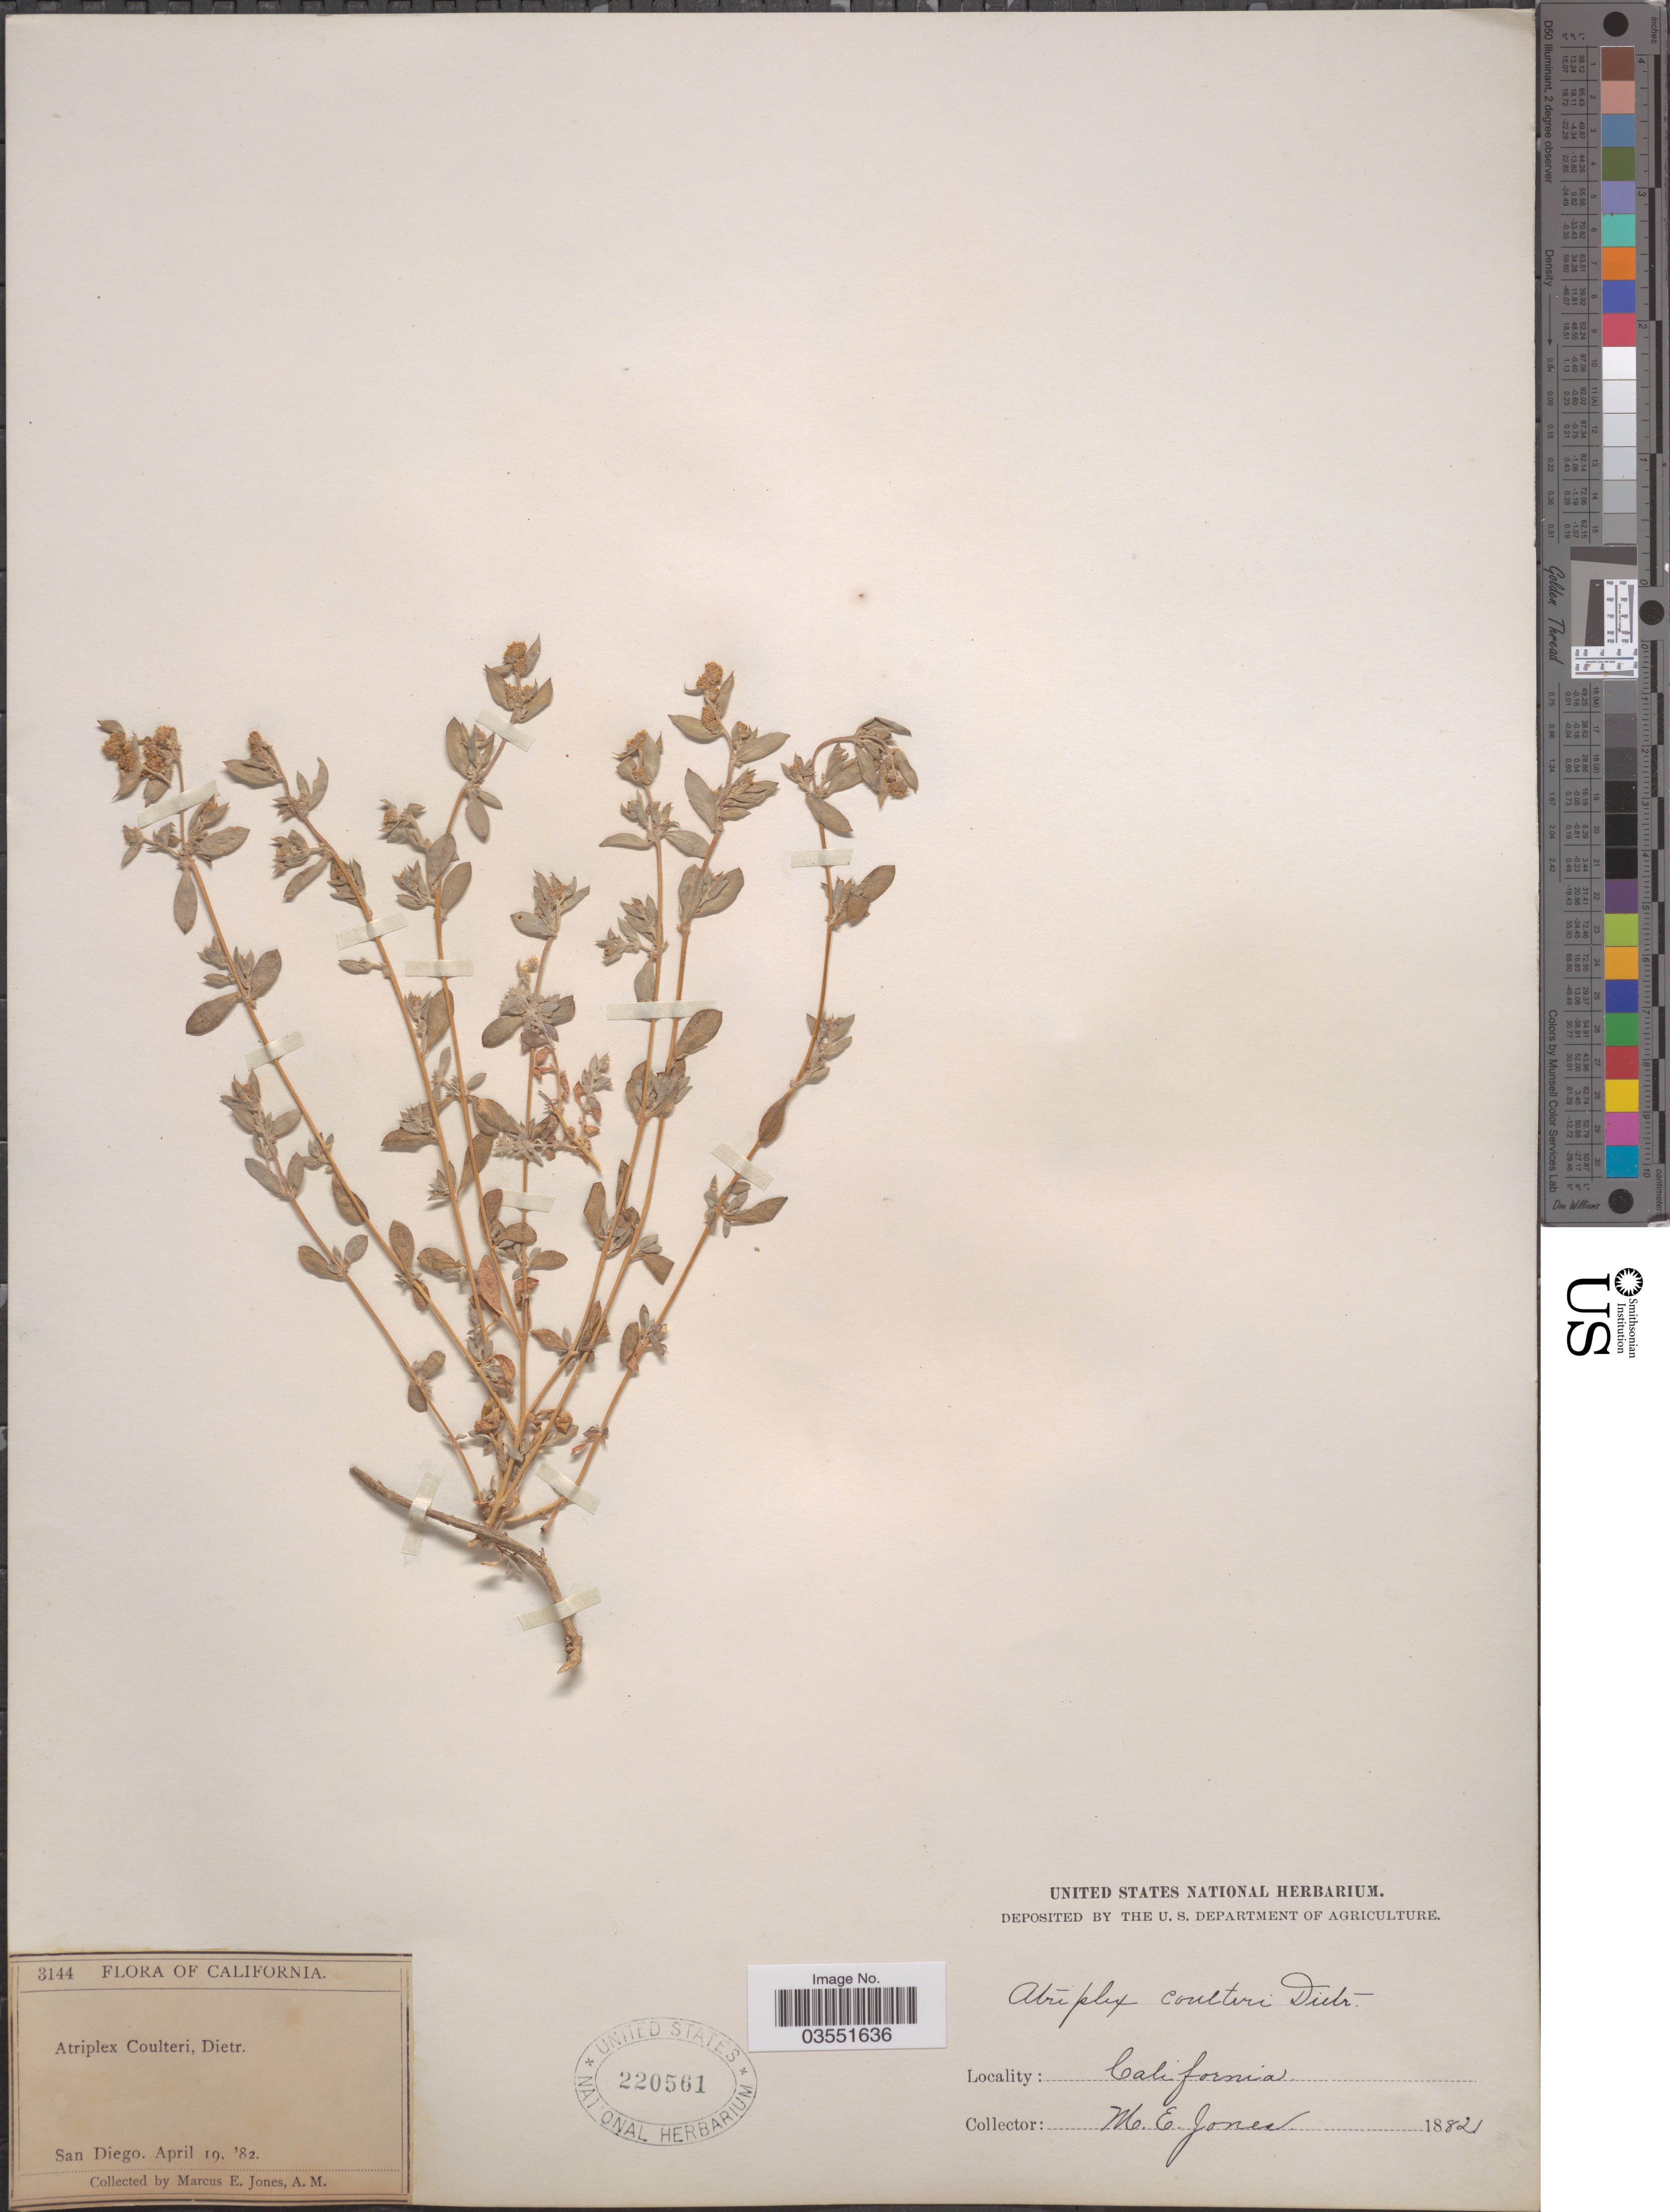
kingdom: Plantae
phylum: Tracheophyta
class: Magnoliopsida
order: Caryophyllales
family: Amaranthaceae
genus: Atriplex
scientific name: Atriplex coulteri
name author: (Moq.) D. Dietr.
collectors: M. E. Jones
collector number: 3144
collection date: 1882-04-19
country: United States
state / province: California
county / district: San Diego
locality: San Diego.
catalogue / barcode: US 220561